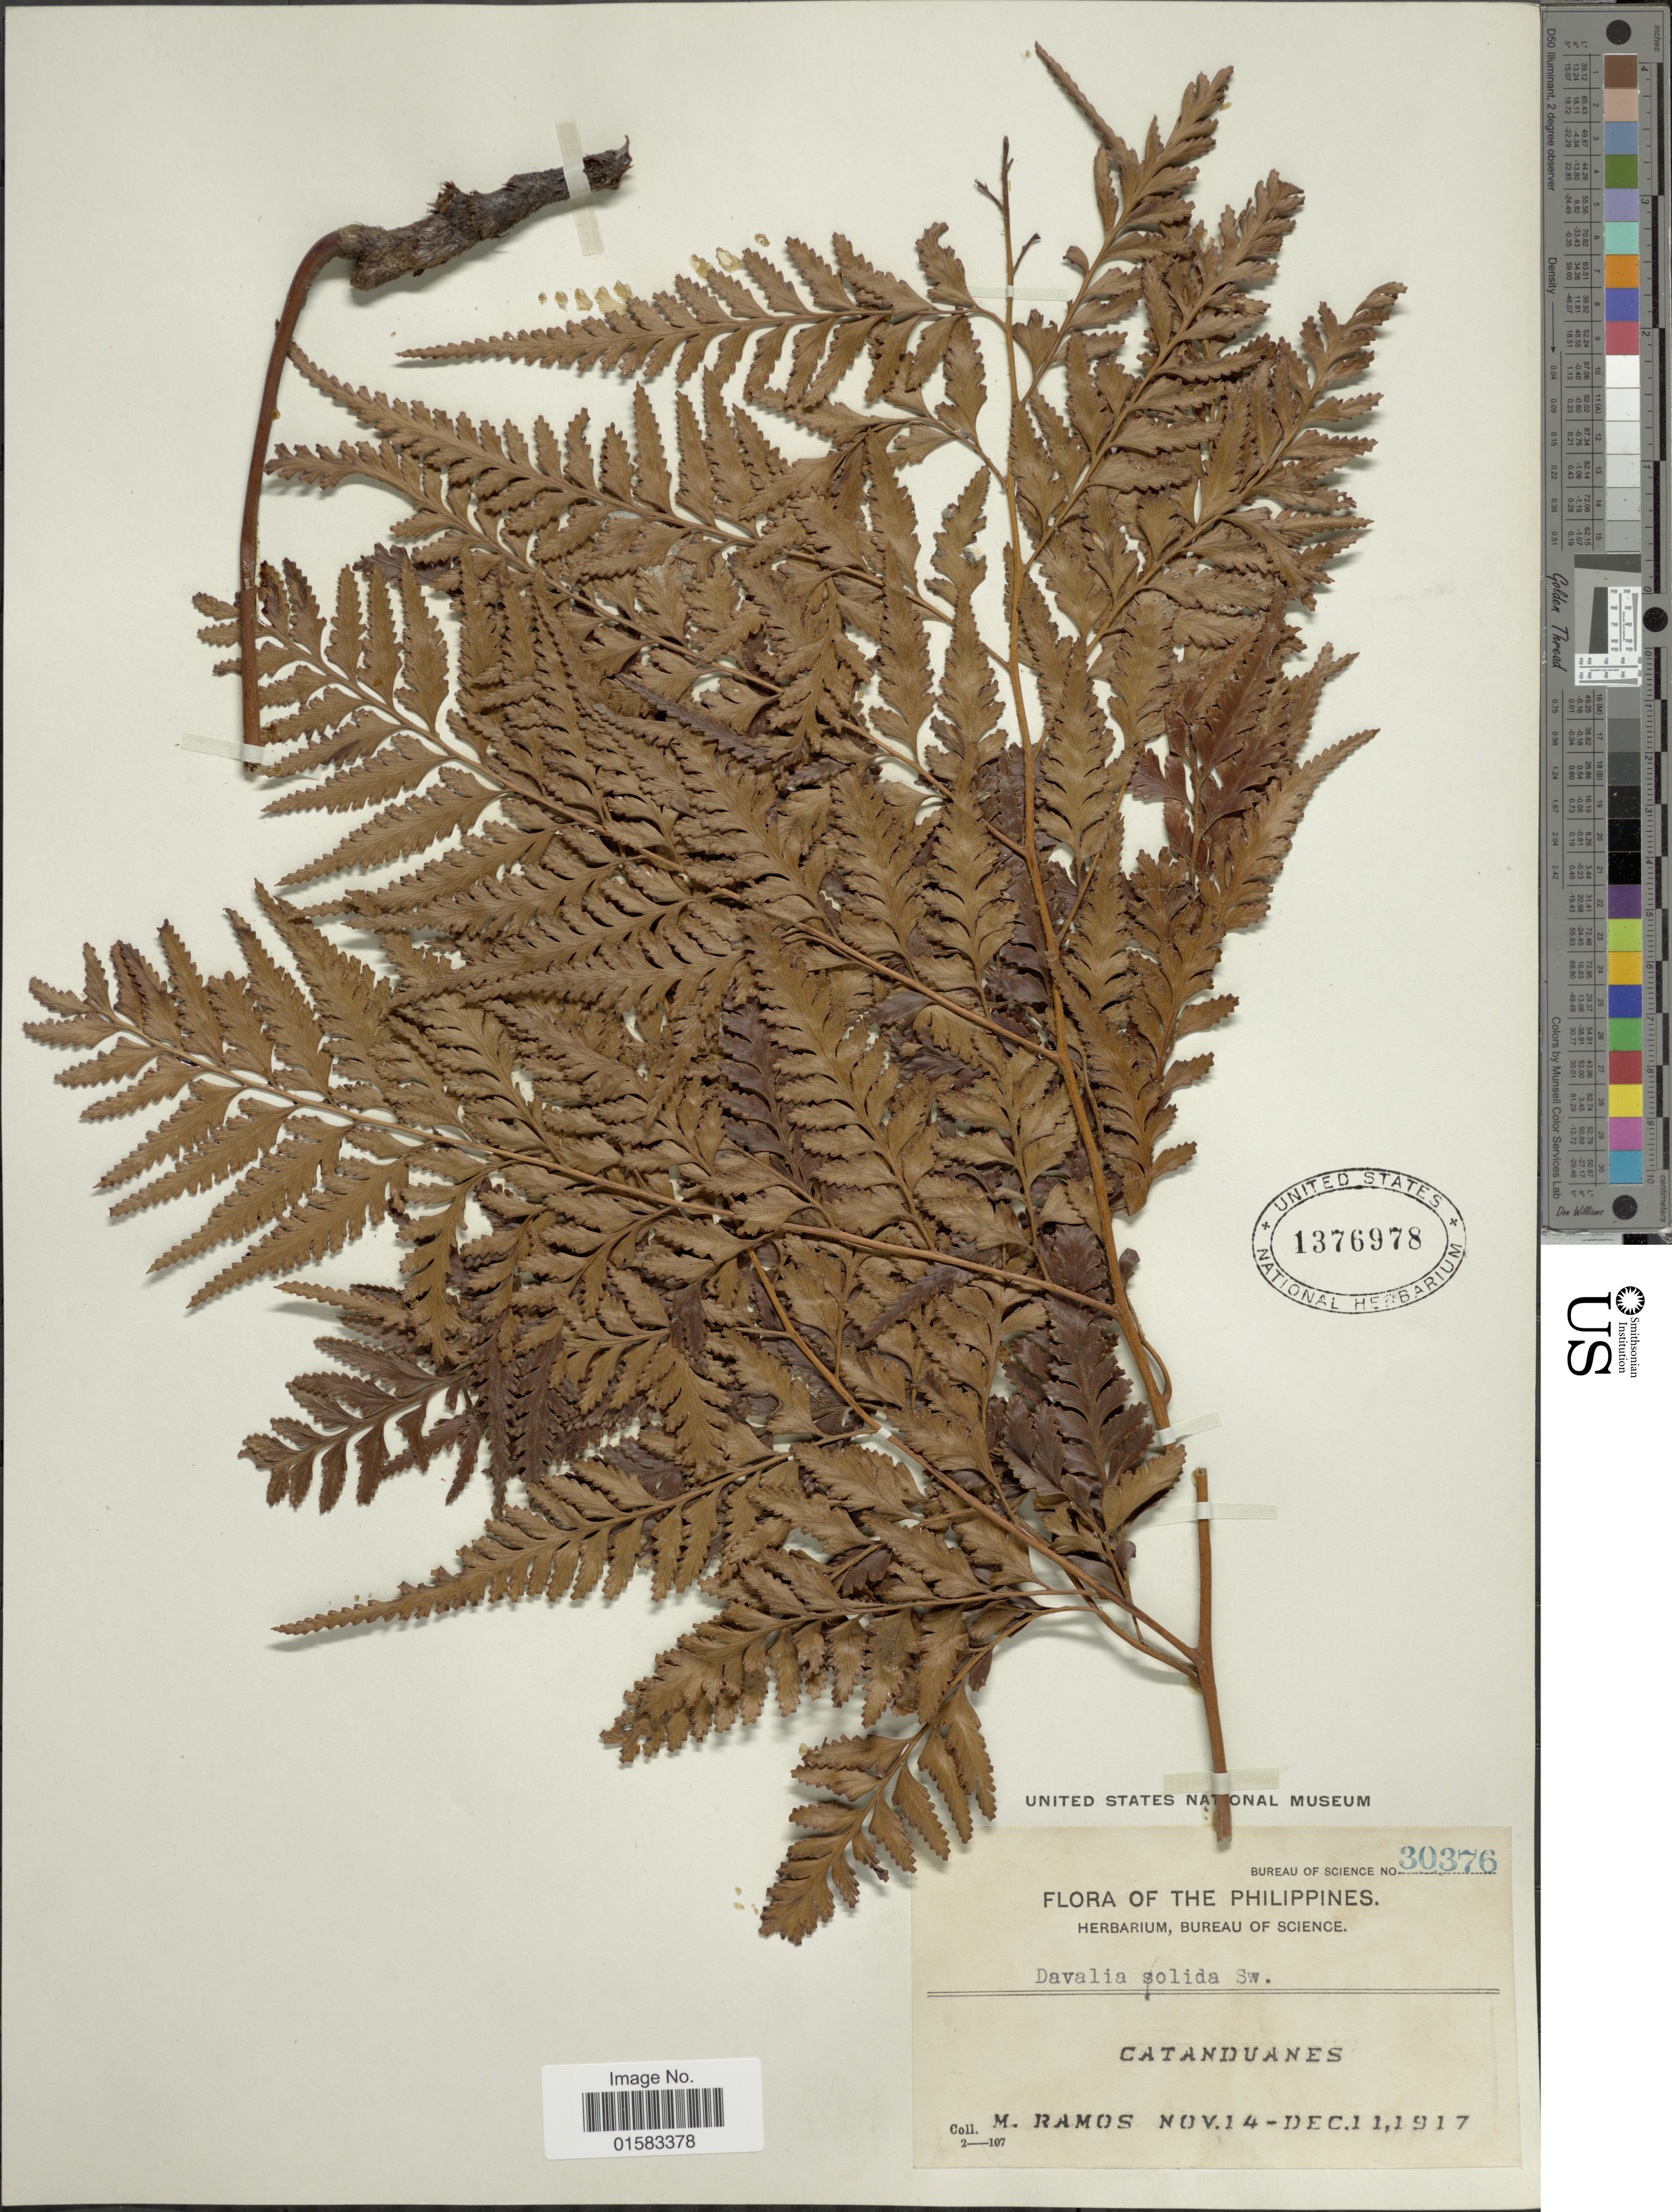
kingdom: Plantae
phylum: Tracheophyta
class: Polypodiopsida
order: Polypodiales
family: Davalliaceae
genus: Davallia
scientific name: Davallia solida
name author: (G. Forst.) Sw.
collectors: M. Ramos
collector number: Bureau of Science 30376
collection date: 1917-11-14/1917-12-11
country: Philippines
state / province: Bicol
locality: Catanduanes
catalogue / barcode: US 1376978